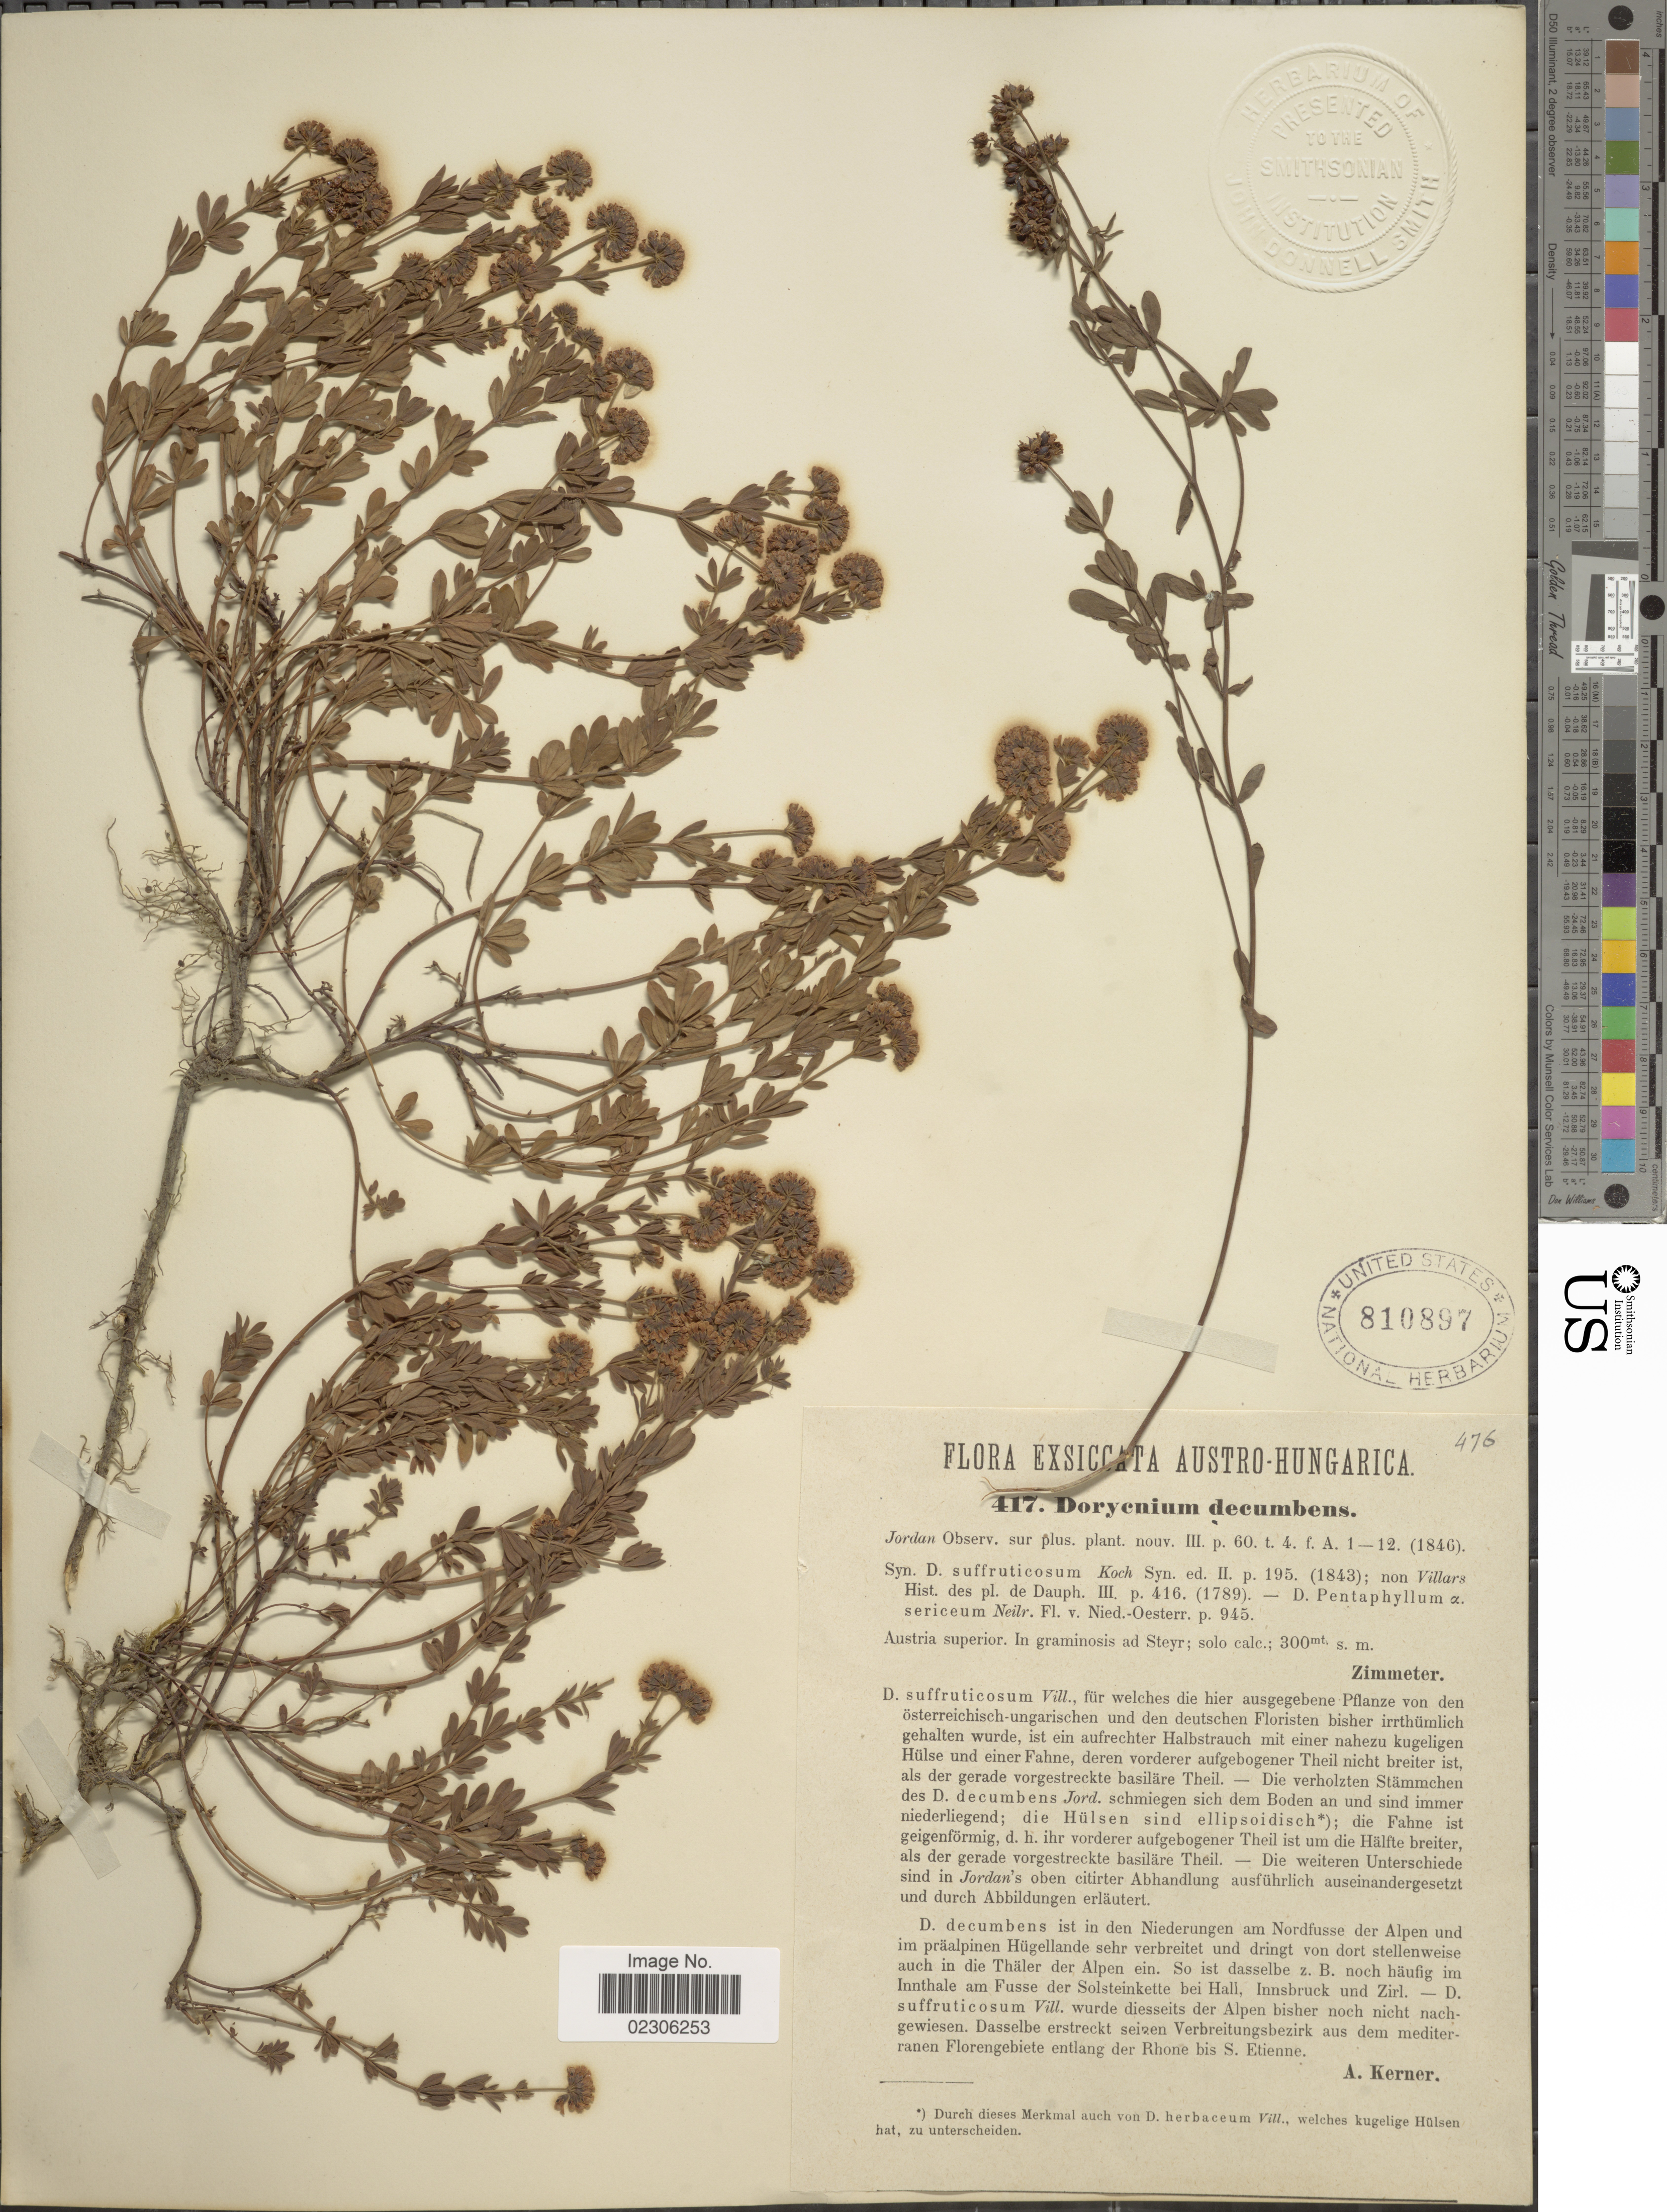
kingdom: Plantae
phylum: Tracheophyta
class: Magnoliopsida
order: Fabales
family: Fabaceae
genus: Dorycnium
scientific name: Dorycnium decumbens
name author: Jord.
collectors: A. Zimmeter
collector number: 417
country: Austria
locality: Austro-Hungarica, Austria superior, In graminosis ad Steyr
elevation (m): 300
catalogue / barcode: US 810897